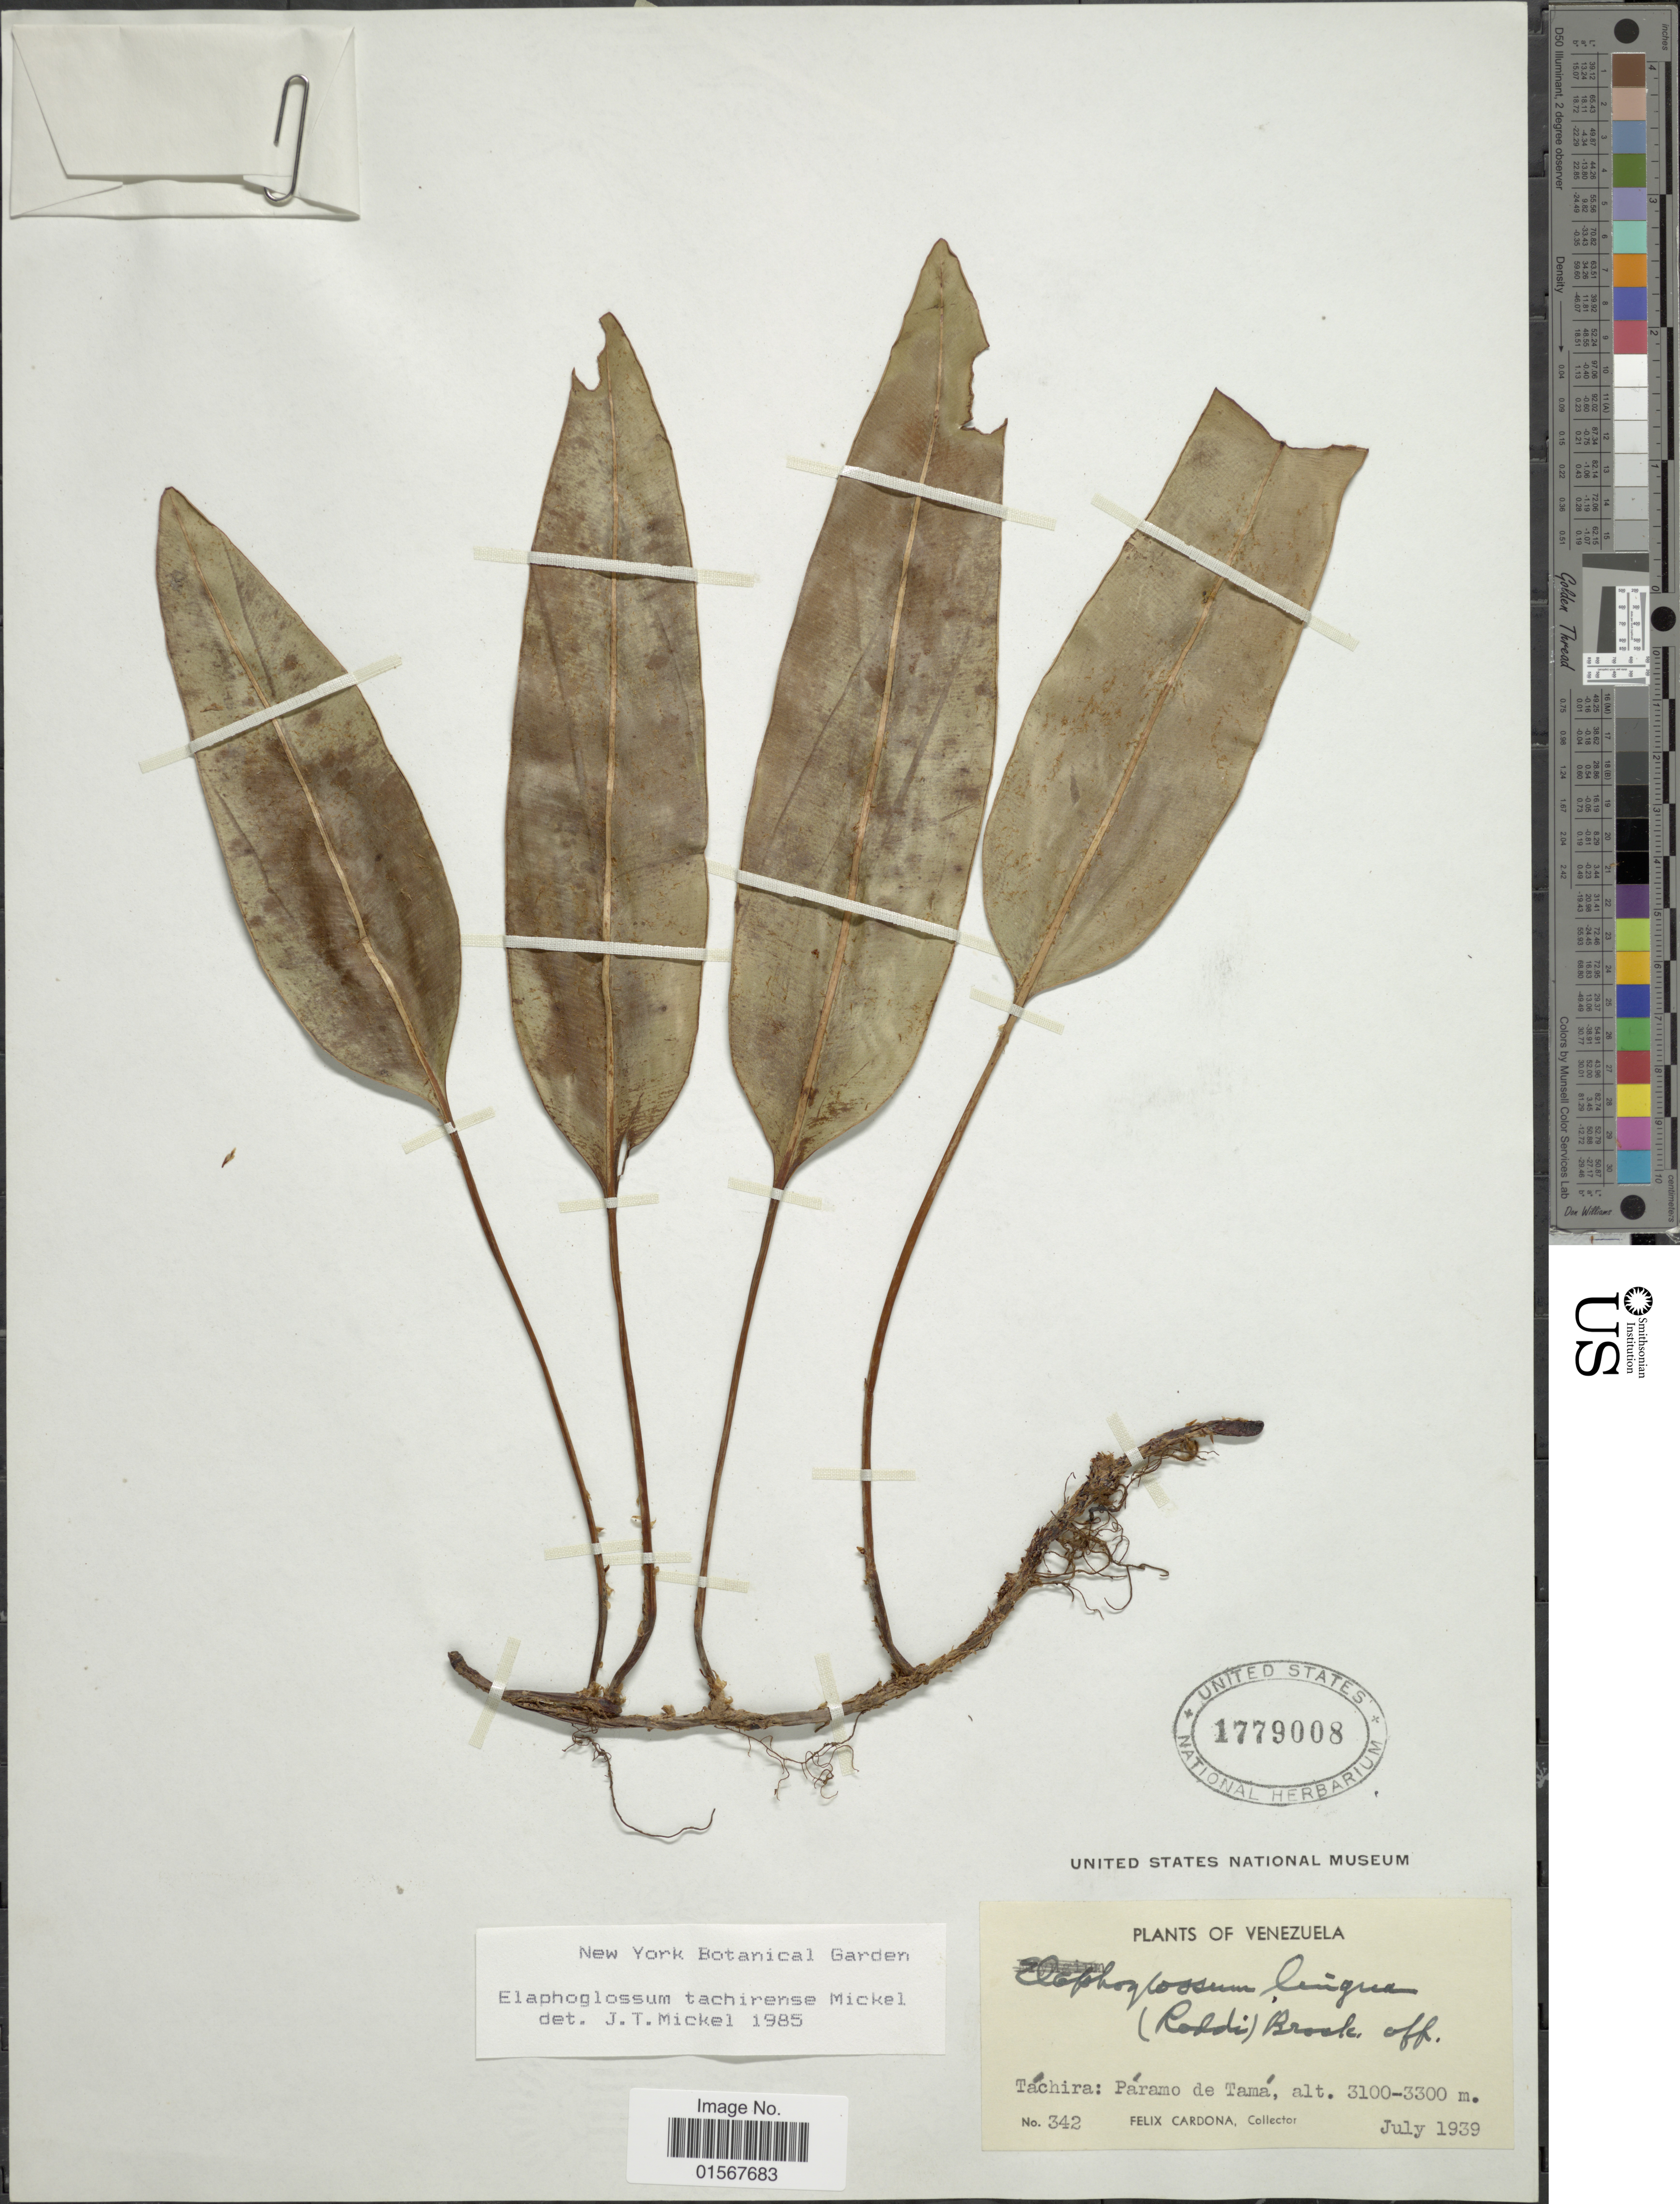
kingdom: Plantae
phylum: Tracheophyta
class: Polypodiopsida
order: Polypodiales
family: Dryopteridaceae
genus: Elaphoglossum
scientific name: Elaphoglossum tachirense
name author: Mickel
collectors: F. Cardona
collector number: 342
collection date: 1939-07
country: Venezuela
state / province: Tachira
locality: Tachira: Paramo de Tama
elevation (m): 3100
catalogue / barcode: US 1779008